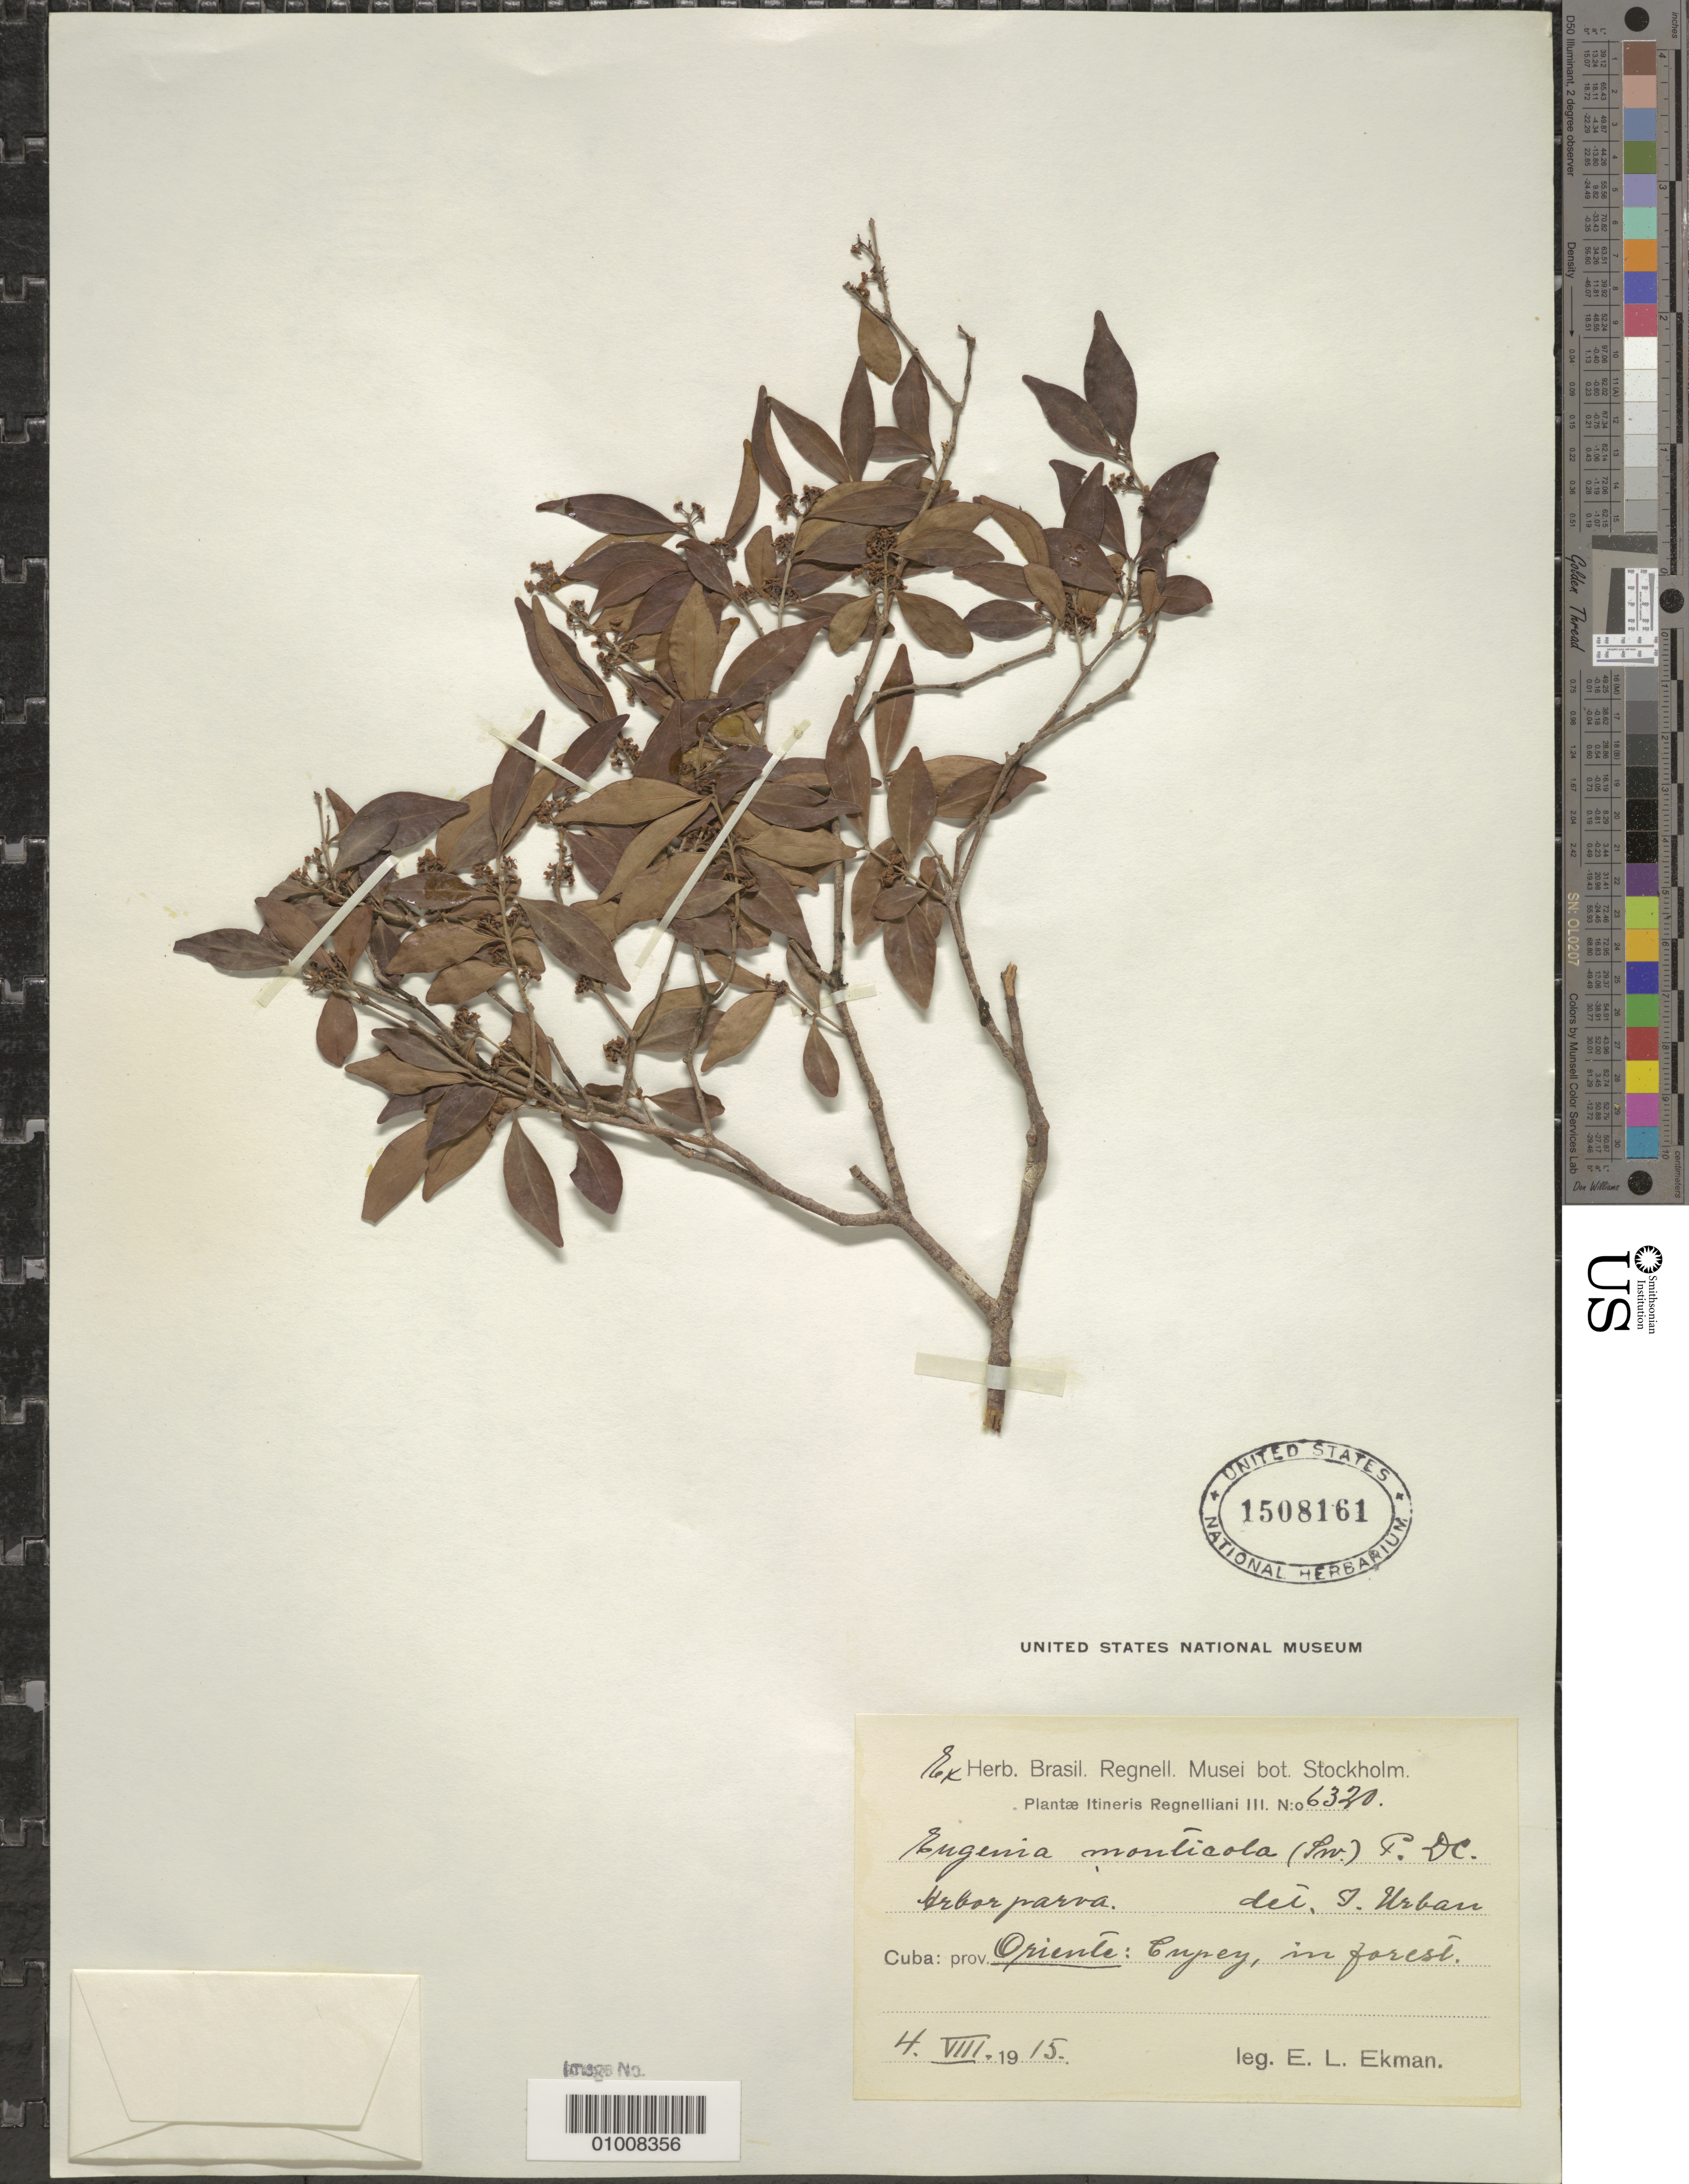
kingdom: Plantae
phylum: Tracheophyta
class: Magnoliopsida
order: Myrtales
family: Myrtaceae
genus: Eugenia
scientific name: Eugenia monticola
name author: (Sw.) DC.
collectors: E. L. Ekman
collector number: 6320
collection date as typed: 04 Aug 1915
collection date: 1915-08-04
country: Cuba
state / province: Oriente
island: Cuba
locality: Cupey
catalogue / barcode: US 1508161